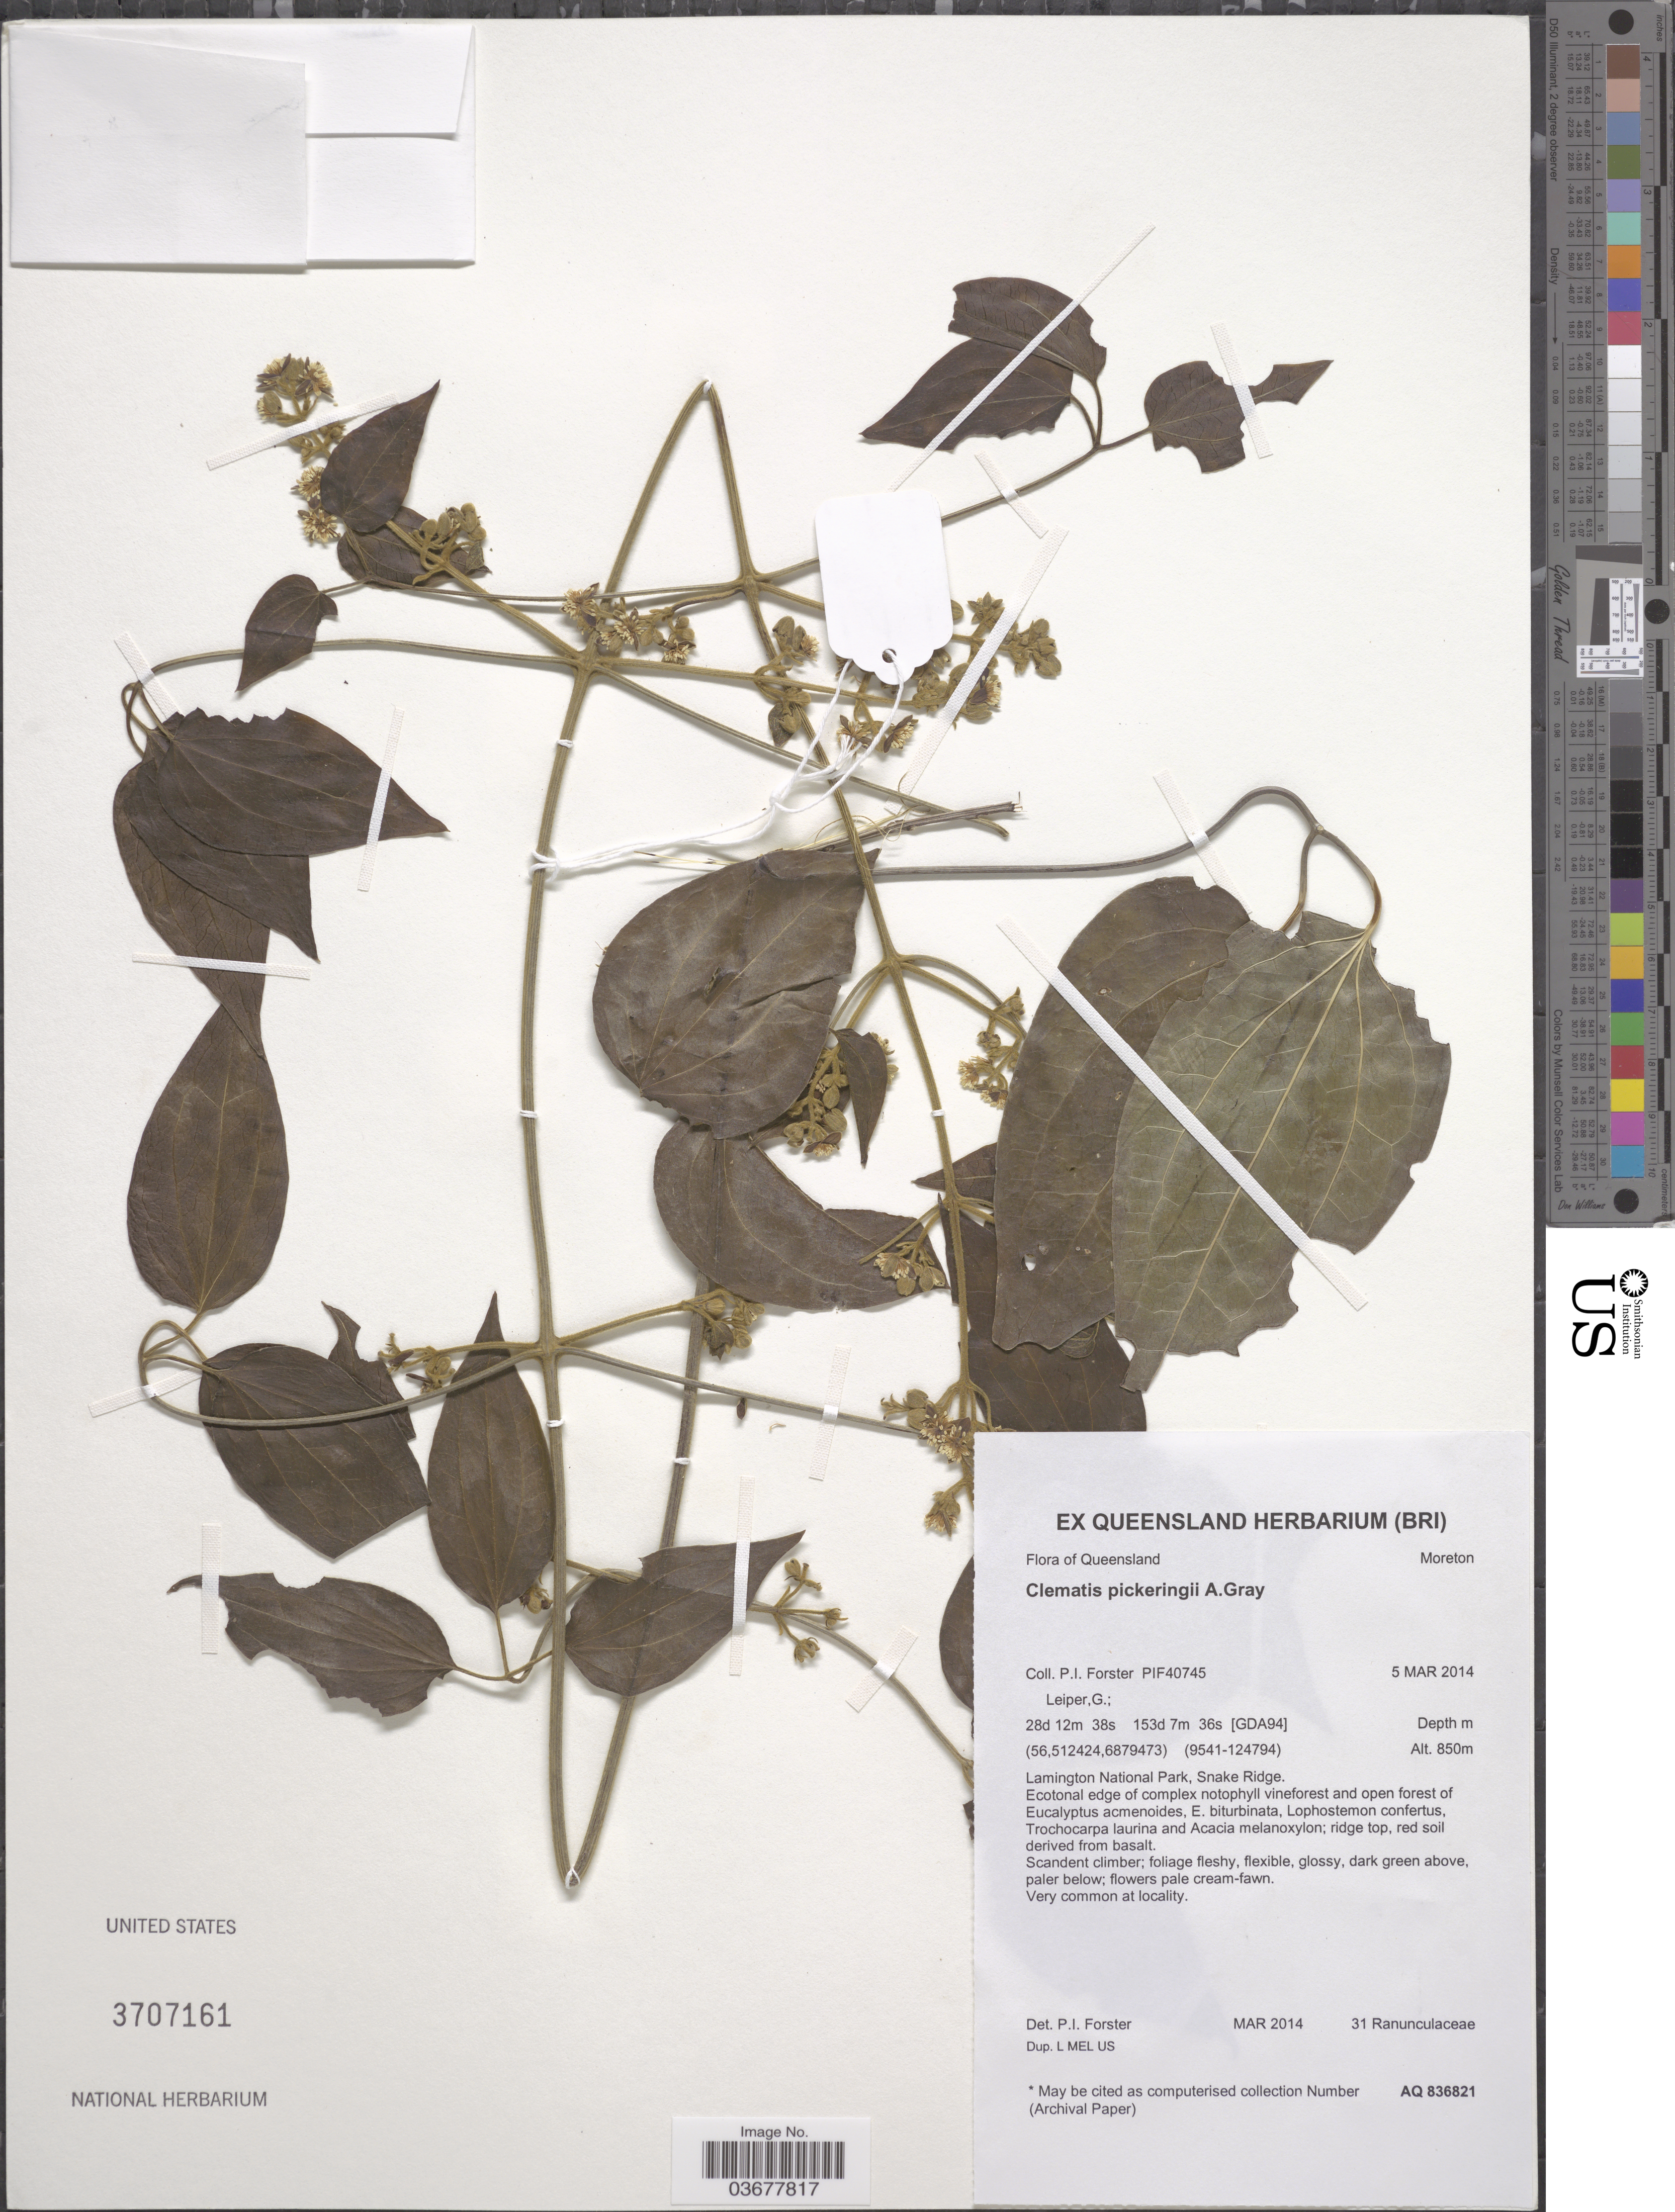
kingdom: Plantae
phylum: Tracheophyta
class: Magnoliopsida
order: Ranunculales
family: Ranunculaceae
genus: Clematis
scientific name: Clematis pickeringii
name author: A. Gray in Wilkes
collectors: P. Forster & G. Leiper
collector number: PIF40745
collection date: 2014-03-05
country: Australia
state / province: Queensland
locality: Moreton. [GDA94]. Lamington National Park, Snake Ridge.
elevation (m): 850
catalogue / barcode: US 3707161